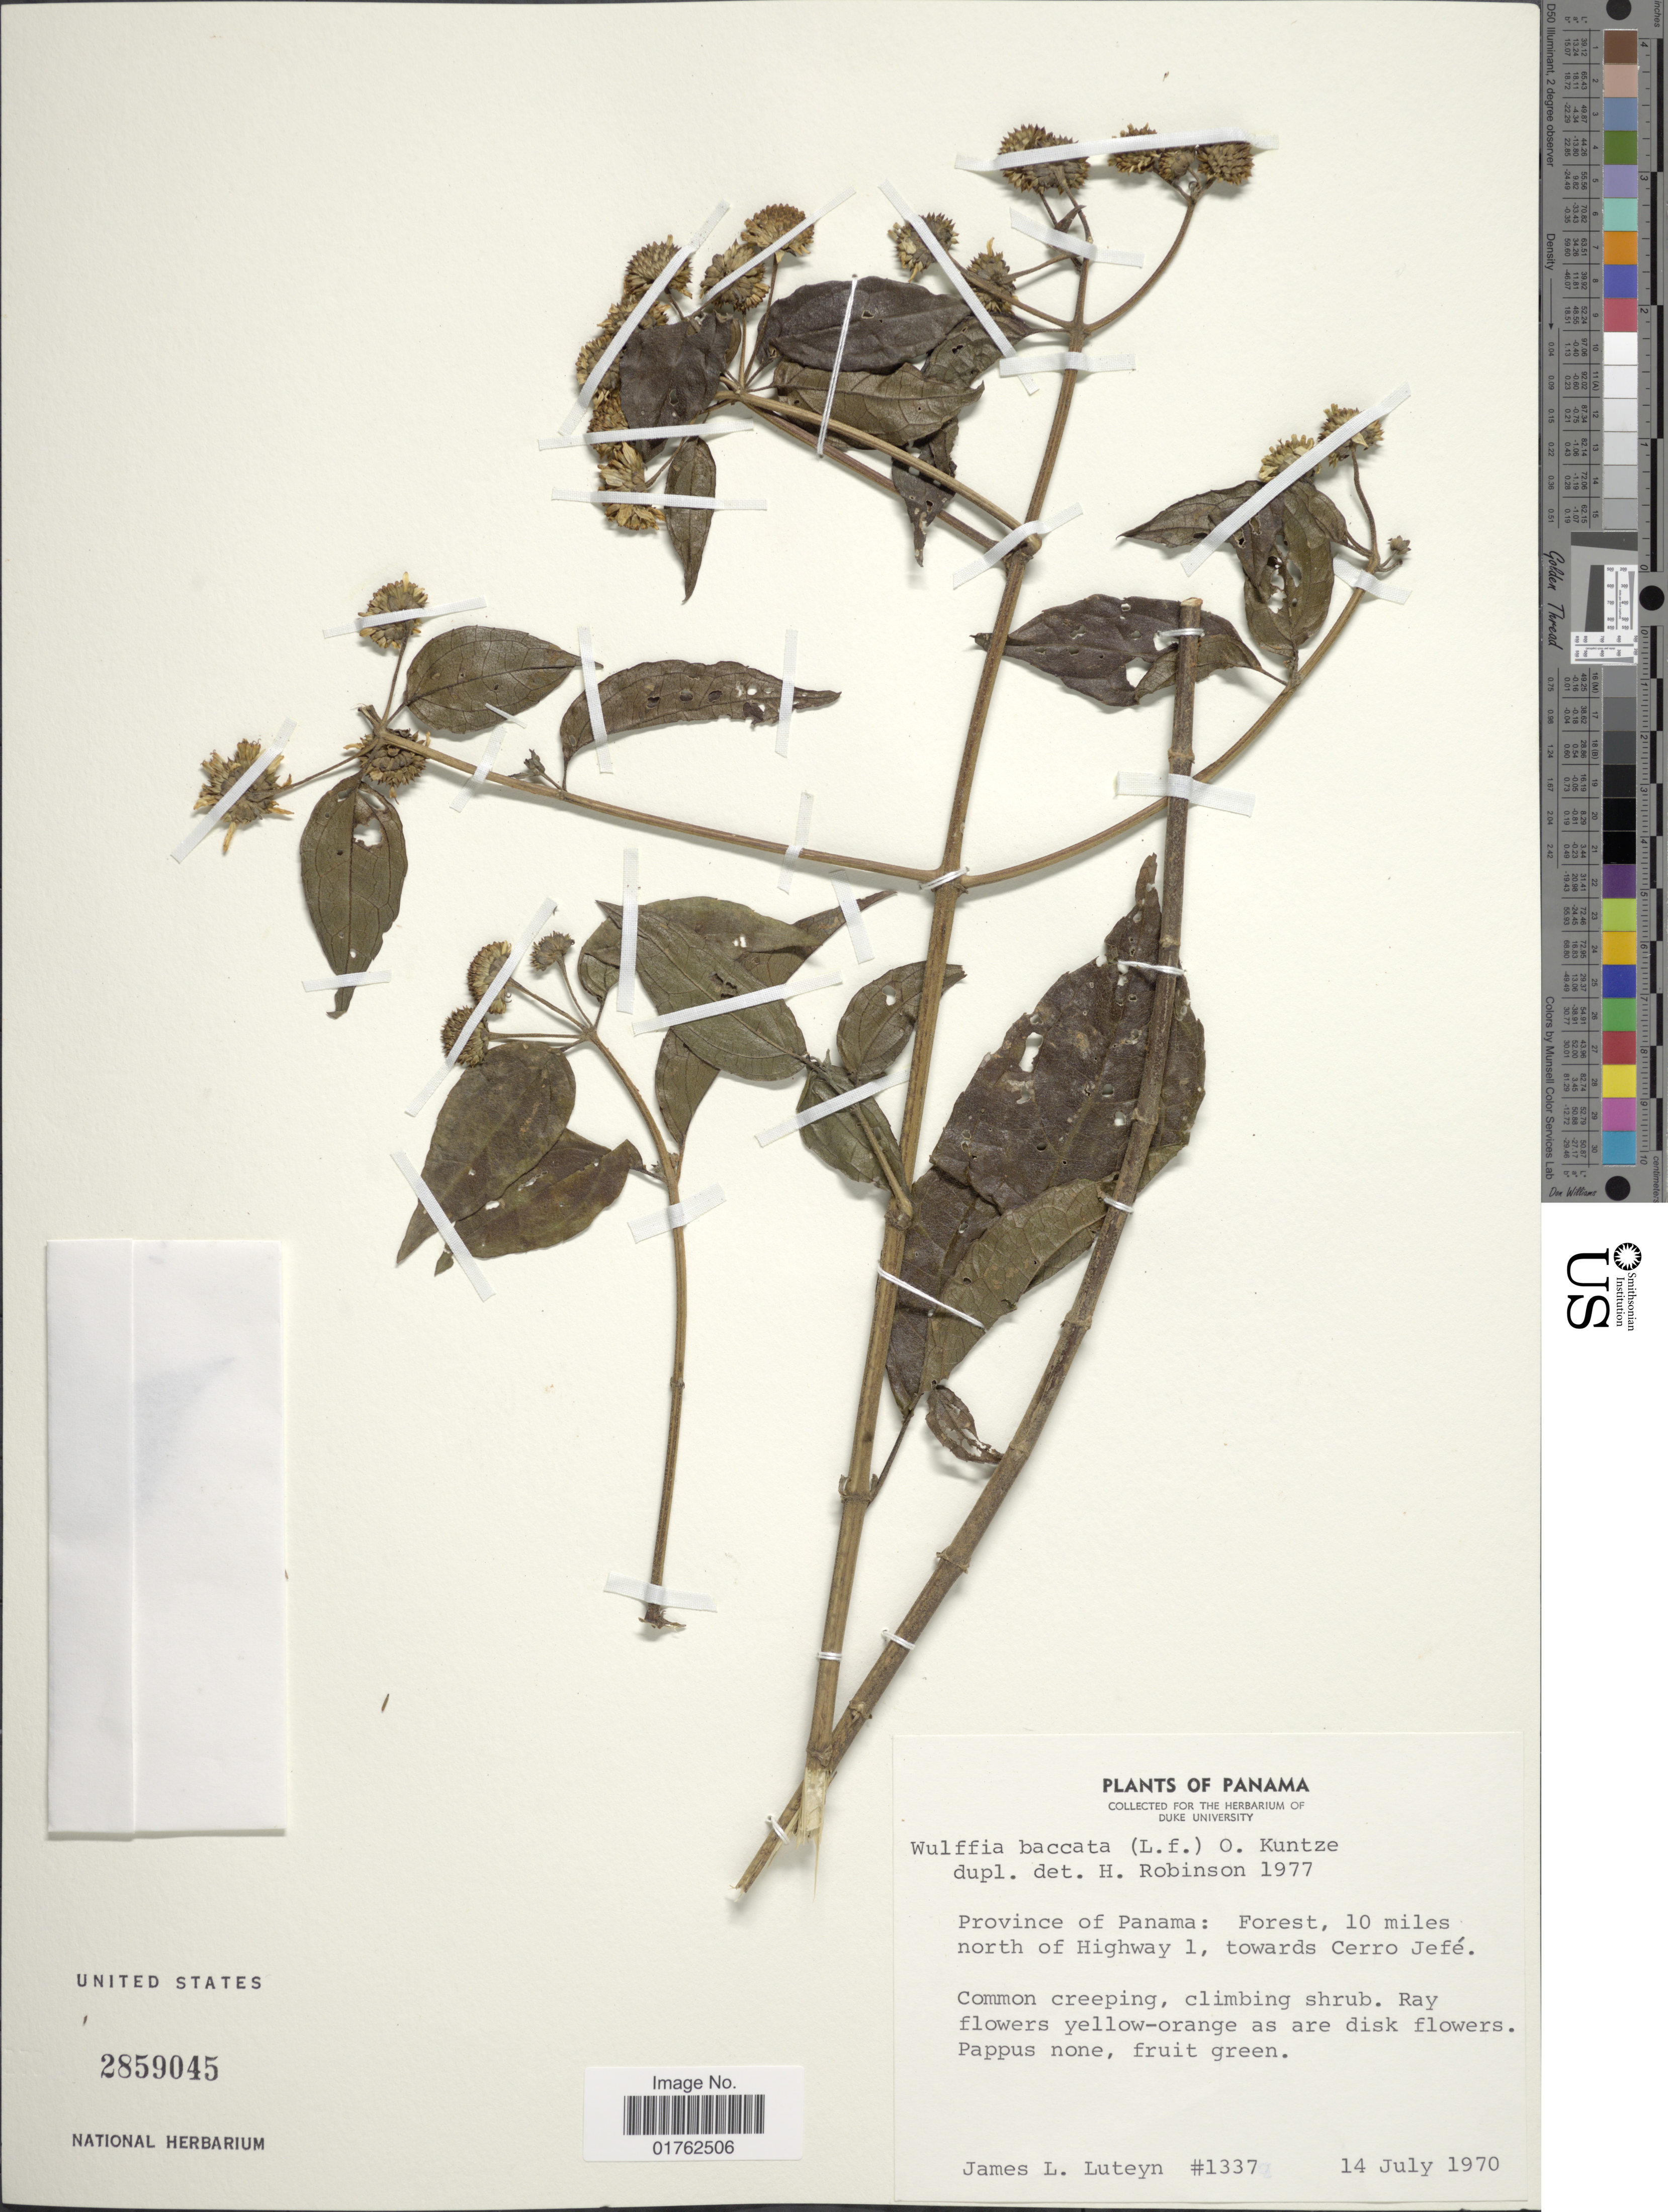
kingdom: Plantae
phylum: Tracheophyta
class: Magnoliopsida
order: Asterales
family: Asteraceae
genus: Wulffia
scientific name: Wulffia baccata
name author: (L. f.) Kuntze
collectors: J. L. Luteyn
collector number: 1337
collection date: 1970-07-14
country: Panama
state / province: Panamá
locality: Forest, 10 miles north of Highway 1, toward Cerro Jefe.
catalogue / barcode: US 2859045